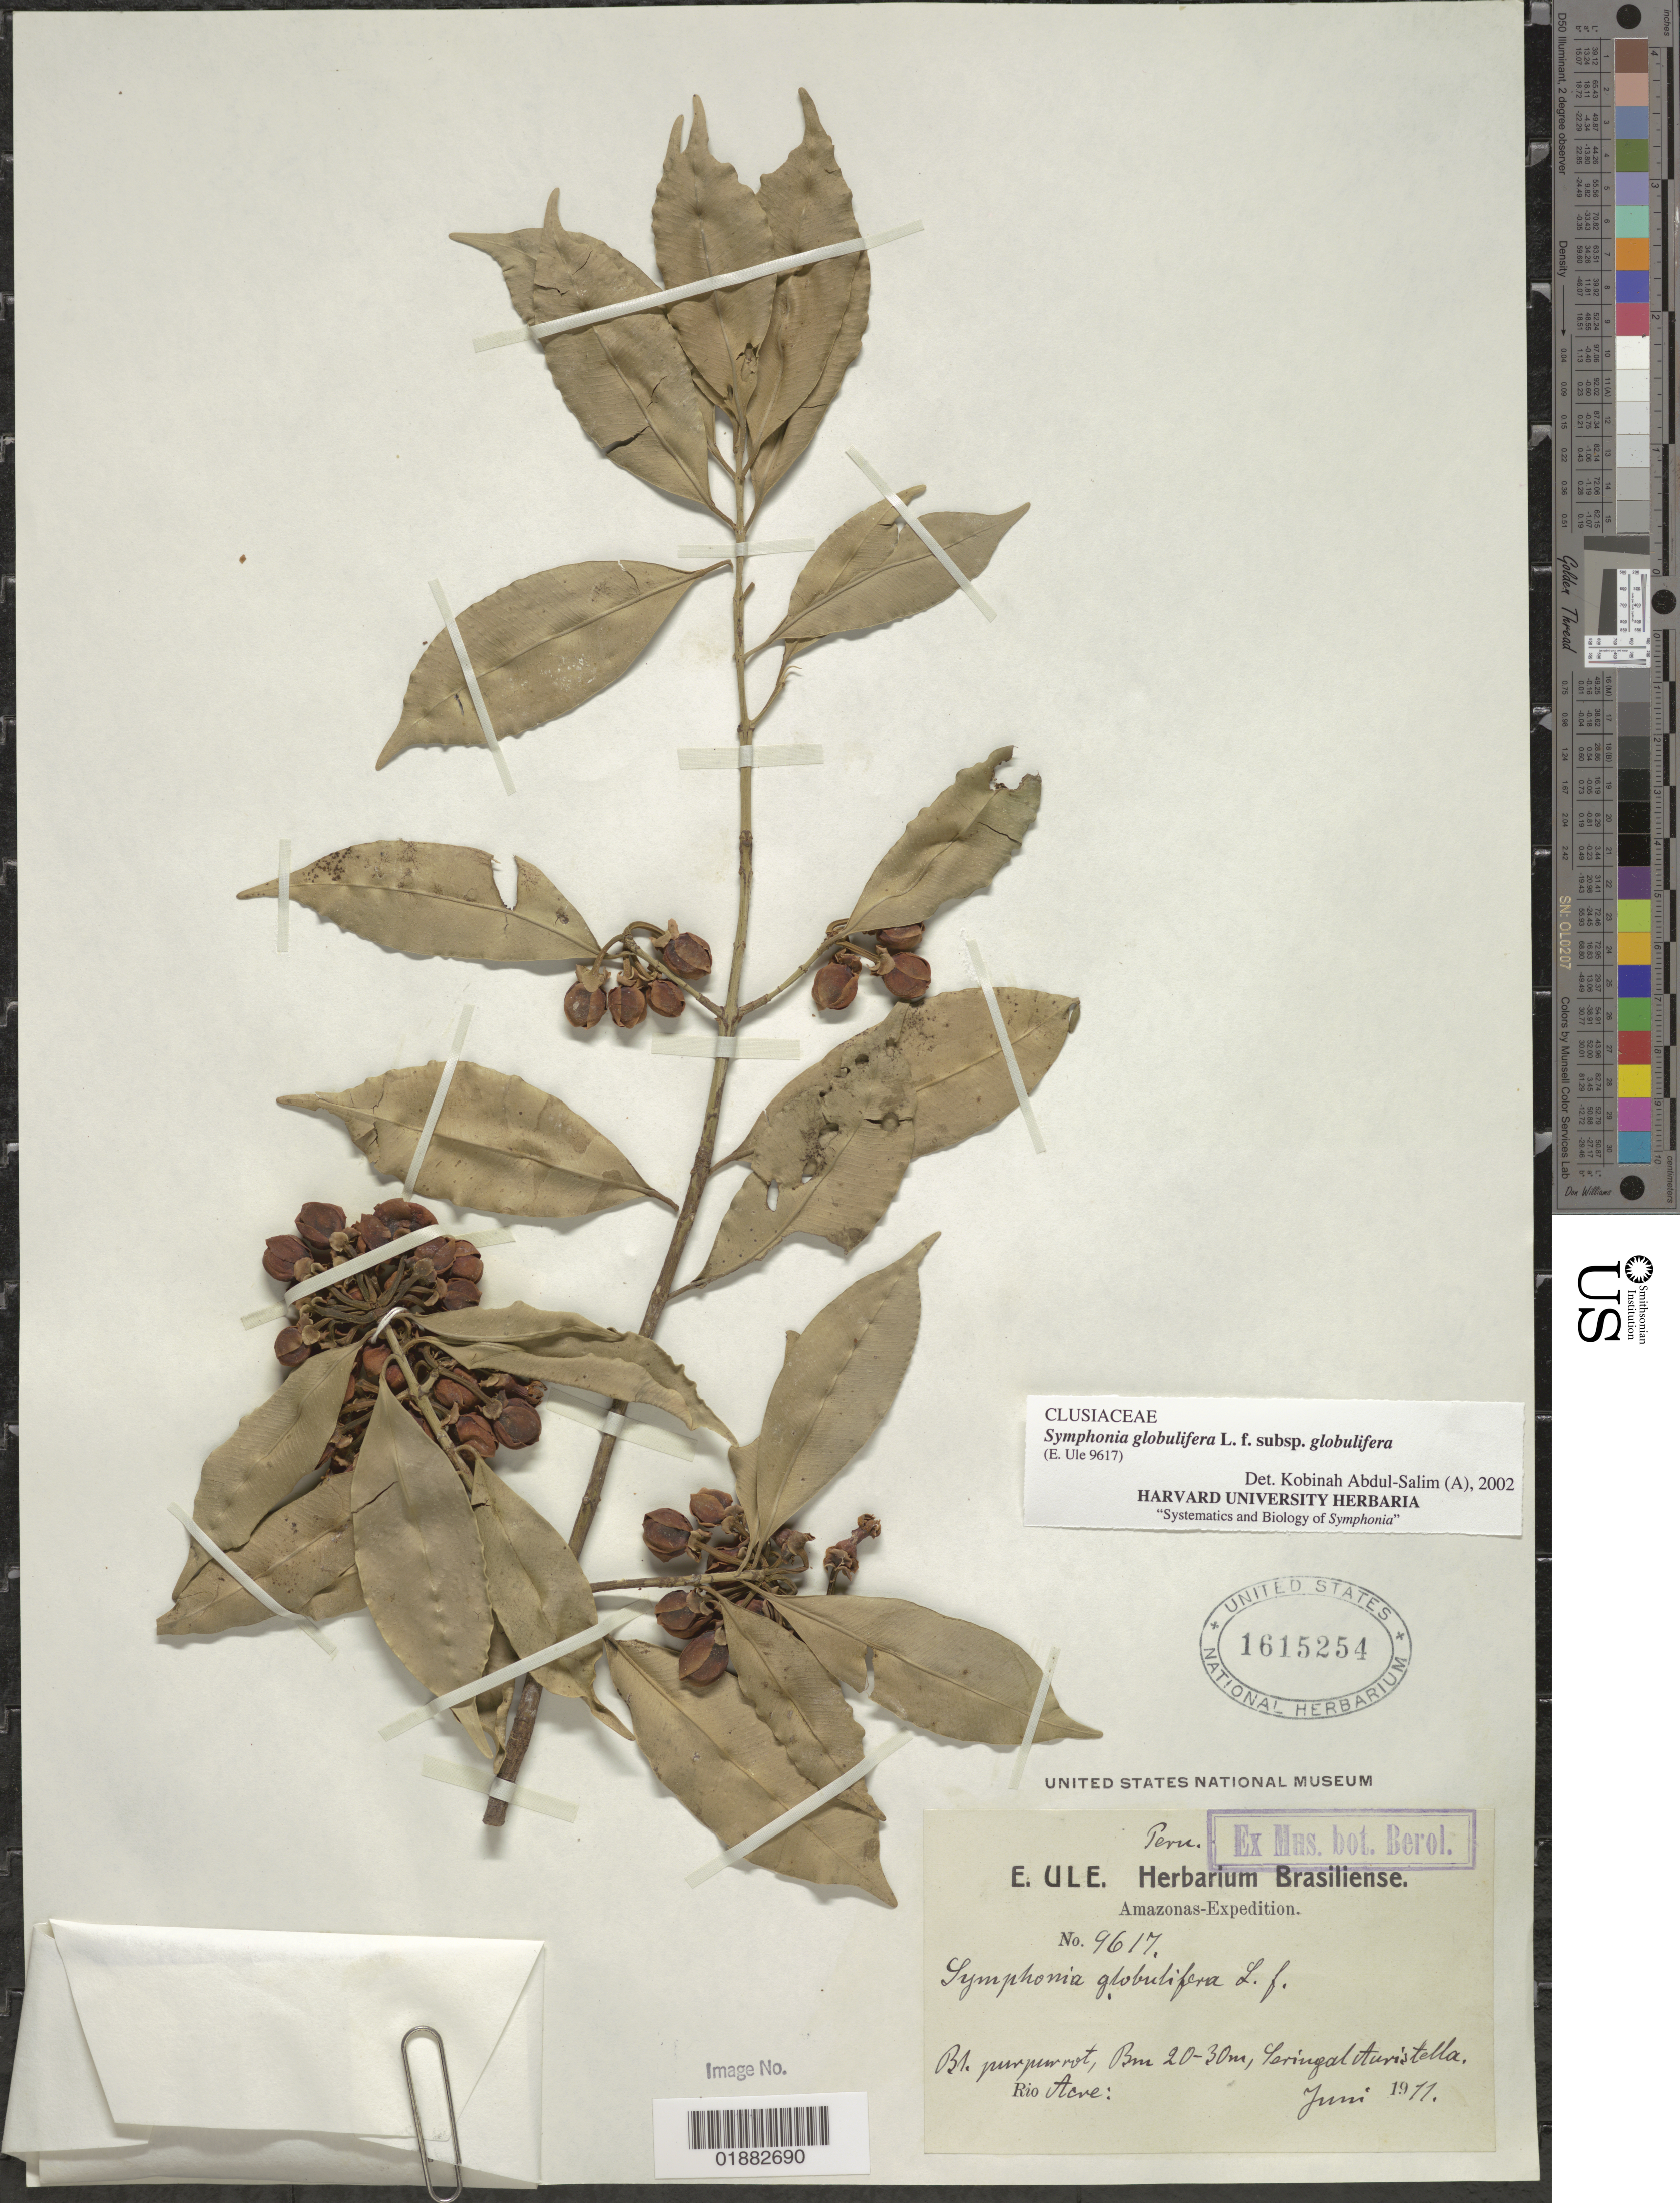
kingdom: Plantae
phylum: Tracheophyta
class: Magnoliopsida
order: Malpighiales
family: Clusiaceae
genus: Symphonia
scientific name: Symphonia globulifera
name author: L. f.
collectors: E. H. Ule & E. Ule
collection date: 1911-06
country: Peru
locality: Rio Acre